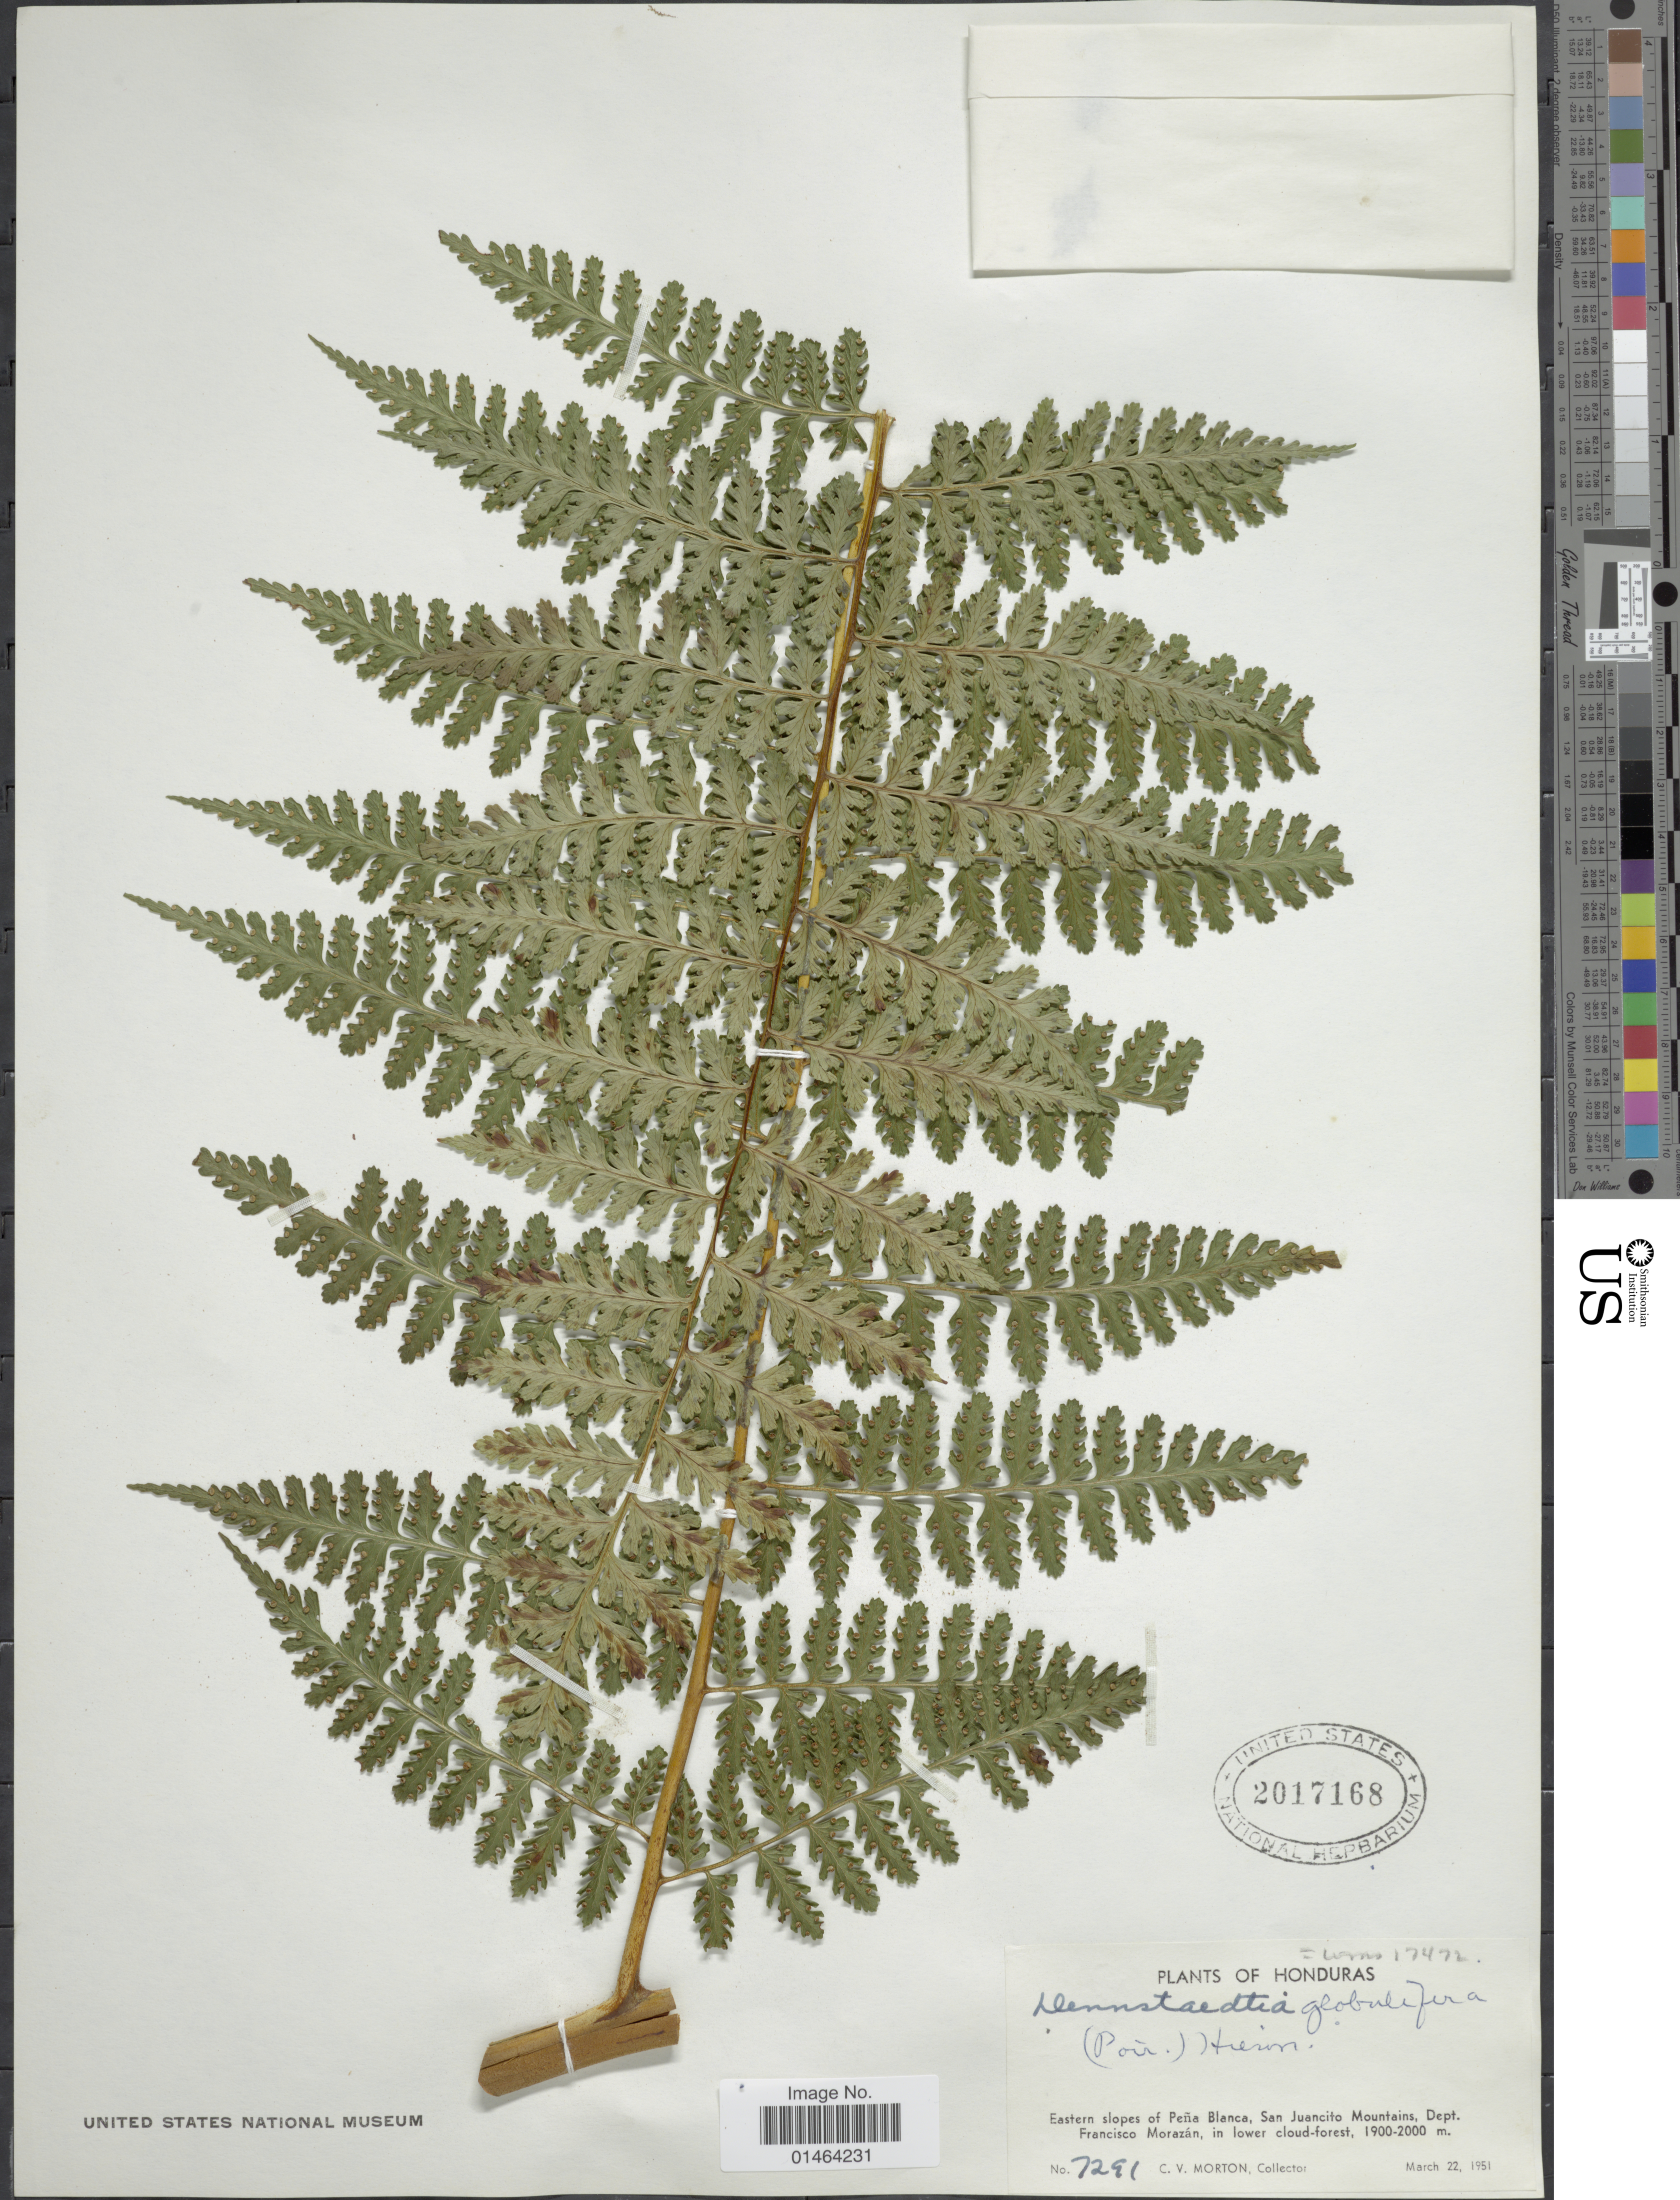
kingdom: Plantae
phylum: Tracheophyta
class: Polypodiopsida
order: Polypodiales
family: Dennstaedtiaceae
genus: Dennstaedtia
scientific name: Dennstaedtia globulifera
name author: (Poir.) Hieron.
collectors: C. V. Morton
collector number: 7291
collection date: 1951-03-22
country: Honduras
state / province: Fco. Morazán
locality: Eastern slopes of Peña Blanca, San Juancito Mountains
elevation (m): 1900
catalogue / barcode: US 2017168